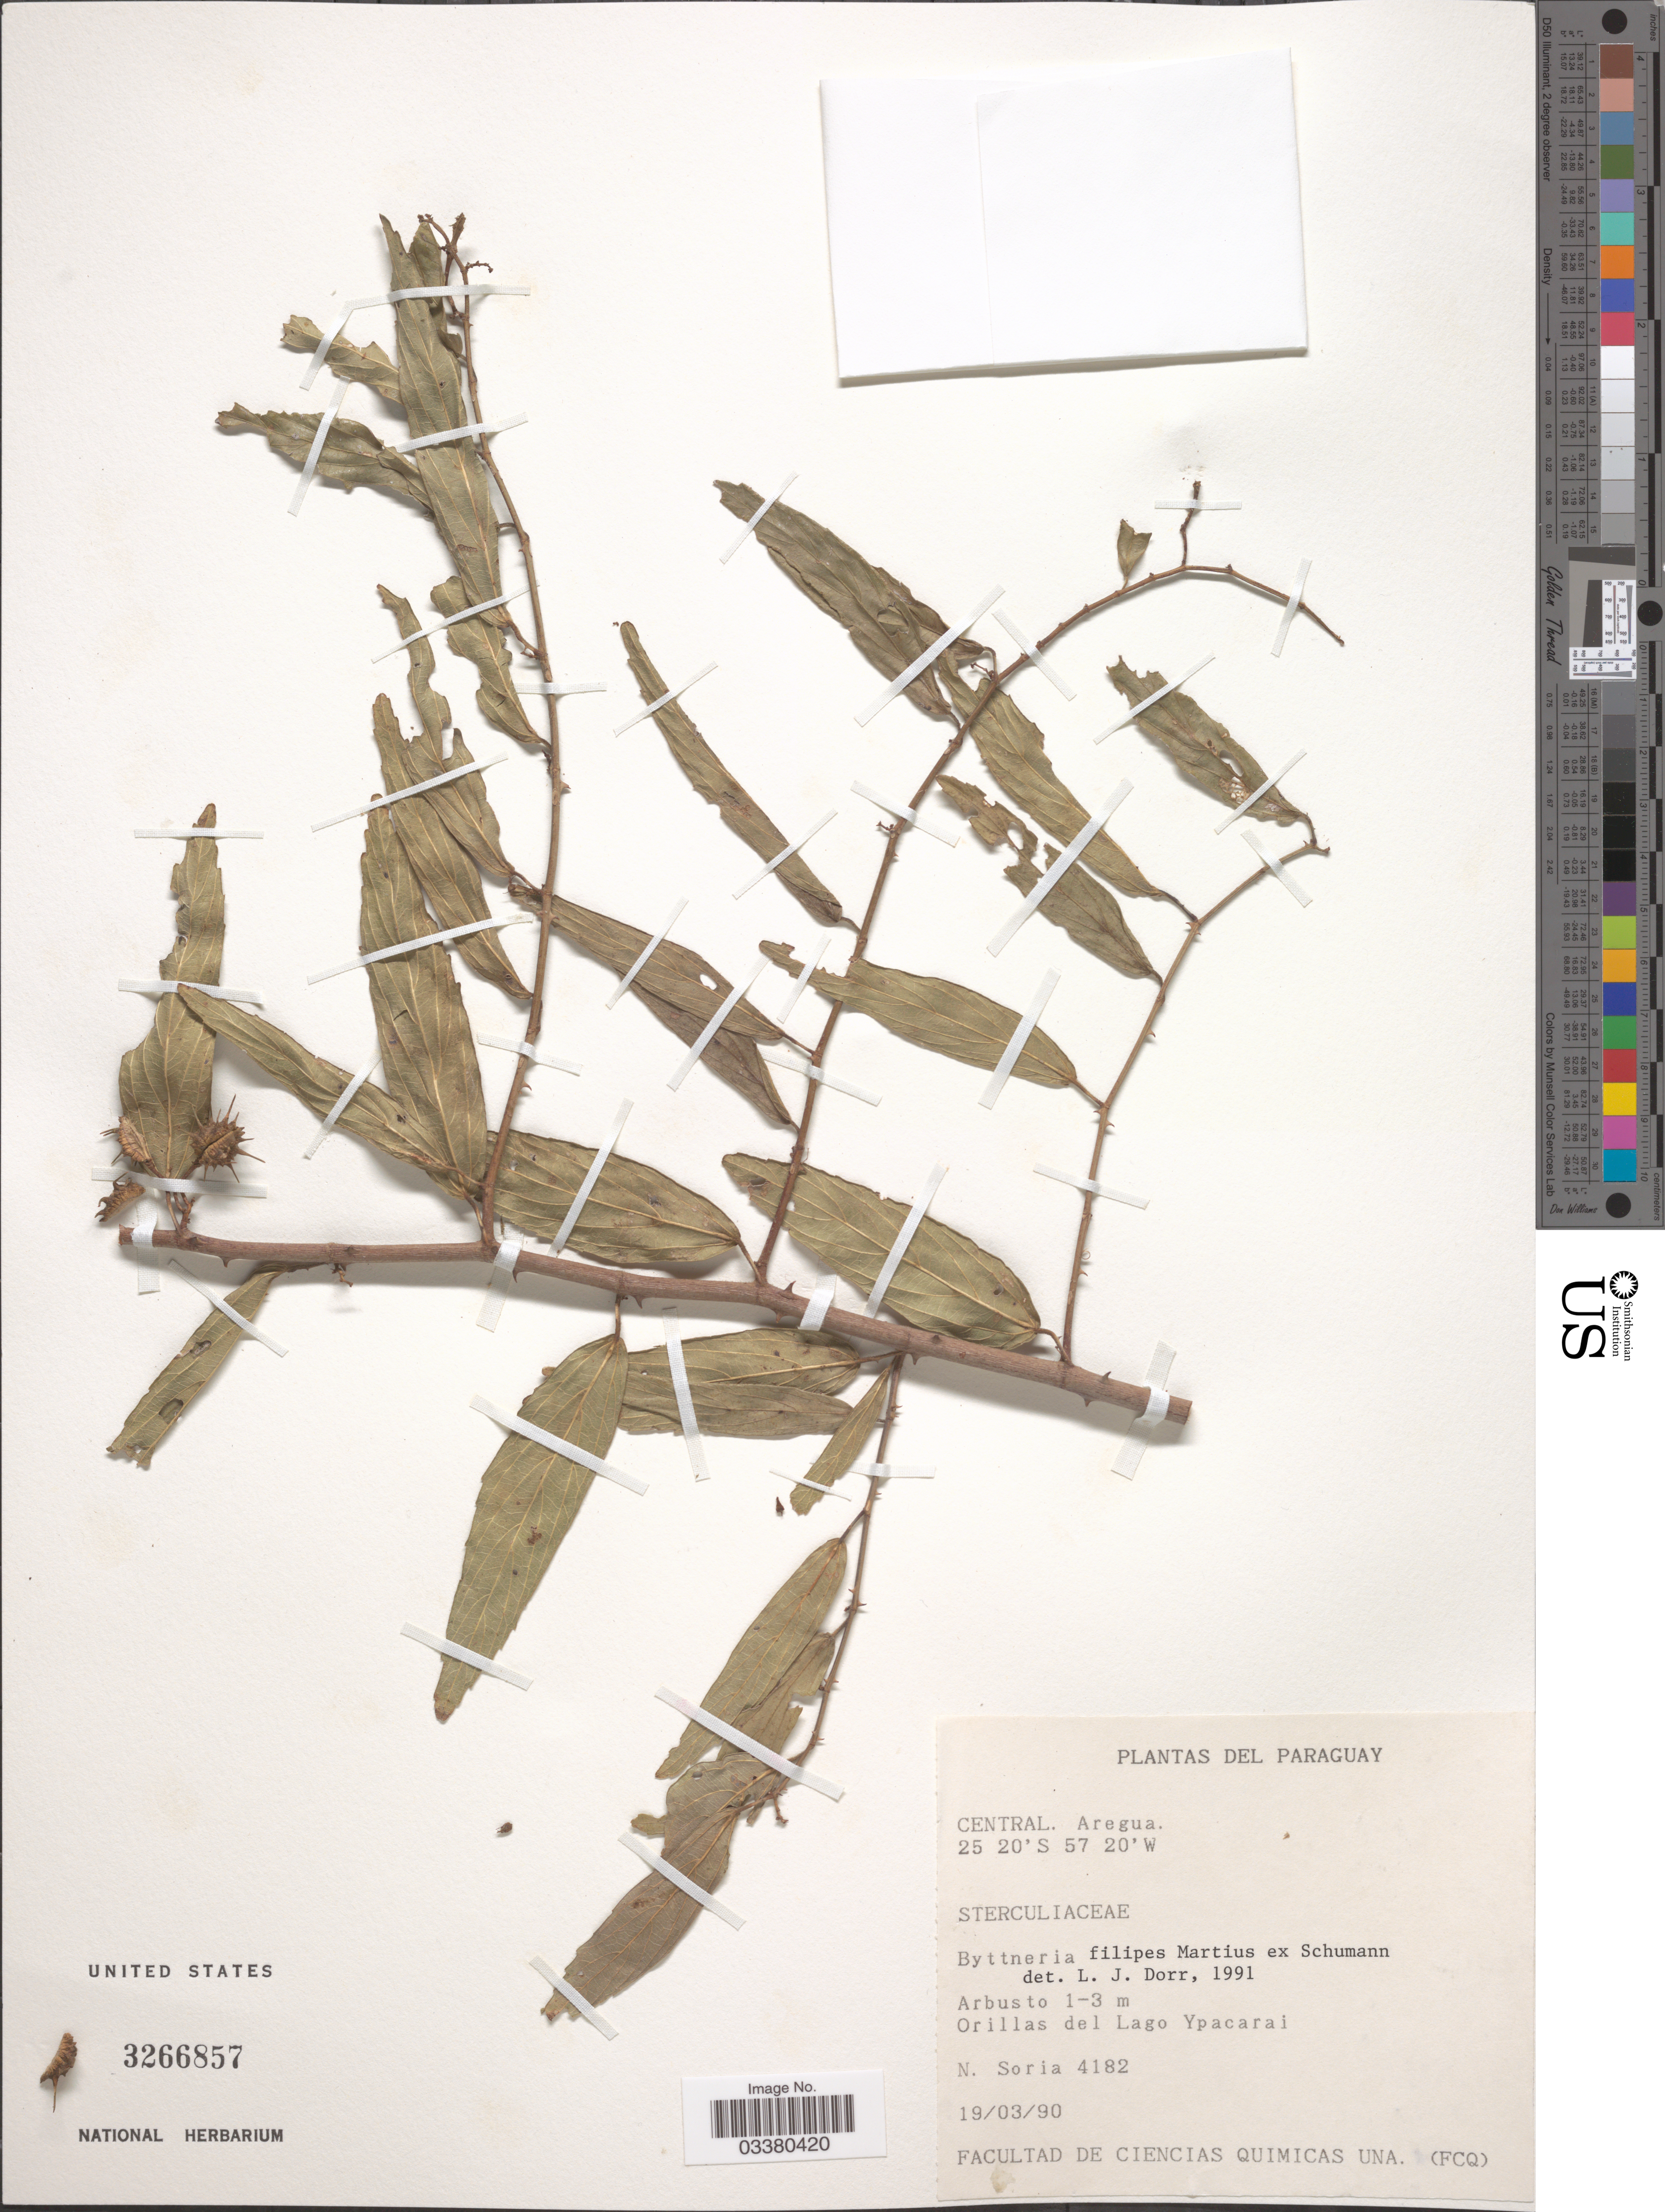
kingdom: Plantae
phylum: Tracheophyta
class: Magnoliopsida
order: Malvales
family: Malvaceae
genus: Byttneria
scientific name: Byttneria filipes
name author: C. Mart. ex K. Schum.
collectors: N. Soria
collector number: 4182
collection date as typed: Transcribed d/m/y: 19/3/90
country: Paraguay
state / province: Central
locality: Aregua. Orillas del Lago Ypacarai.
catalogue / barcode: US 3266857